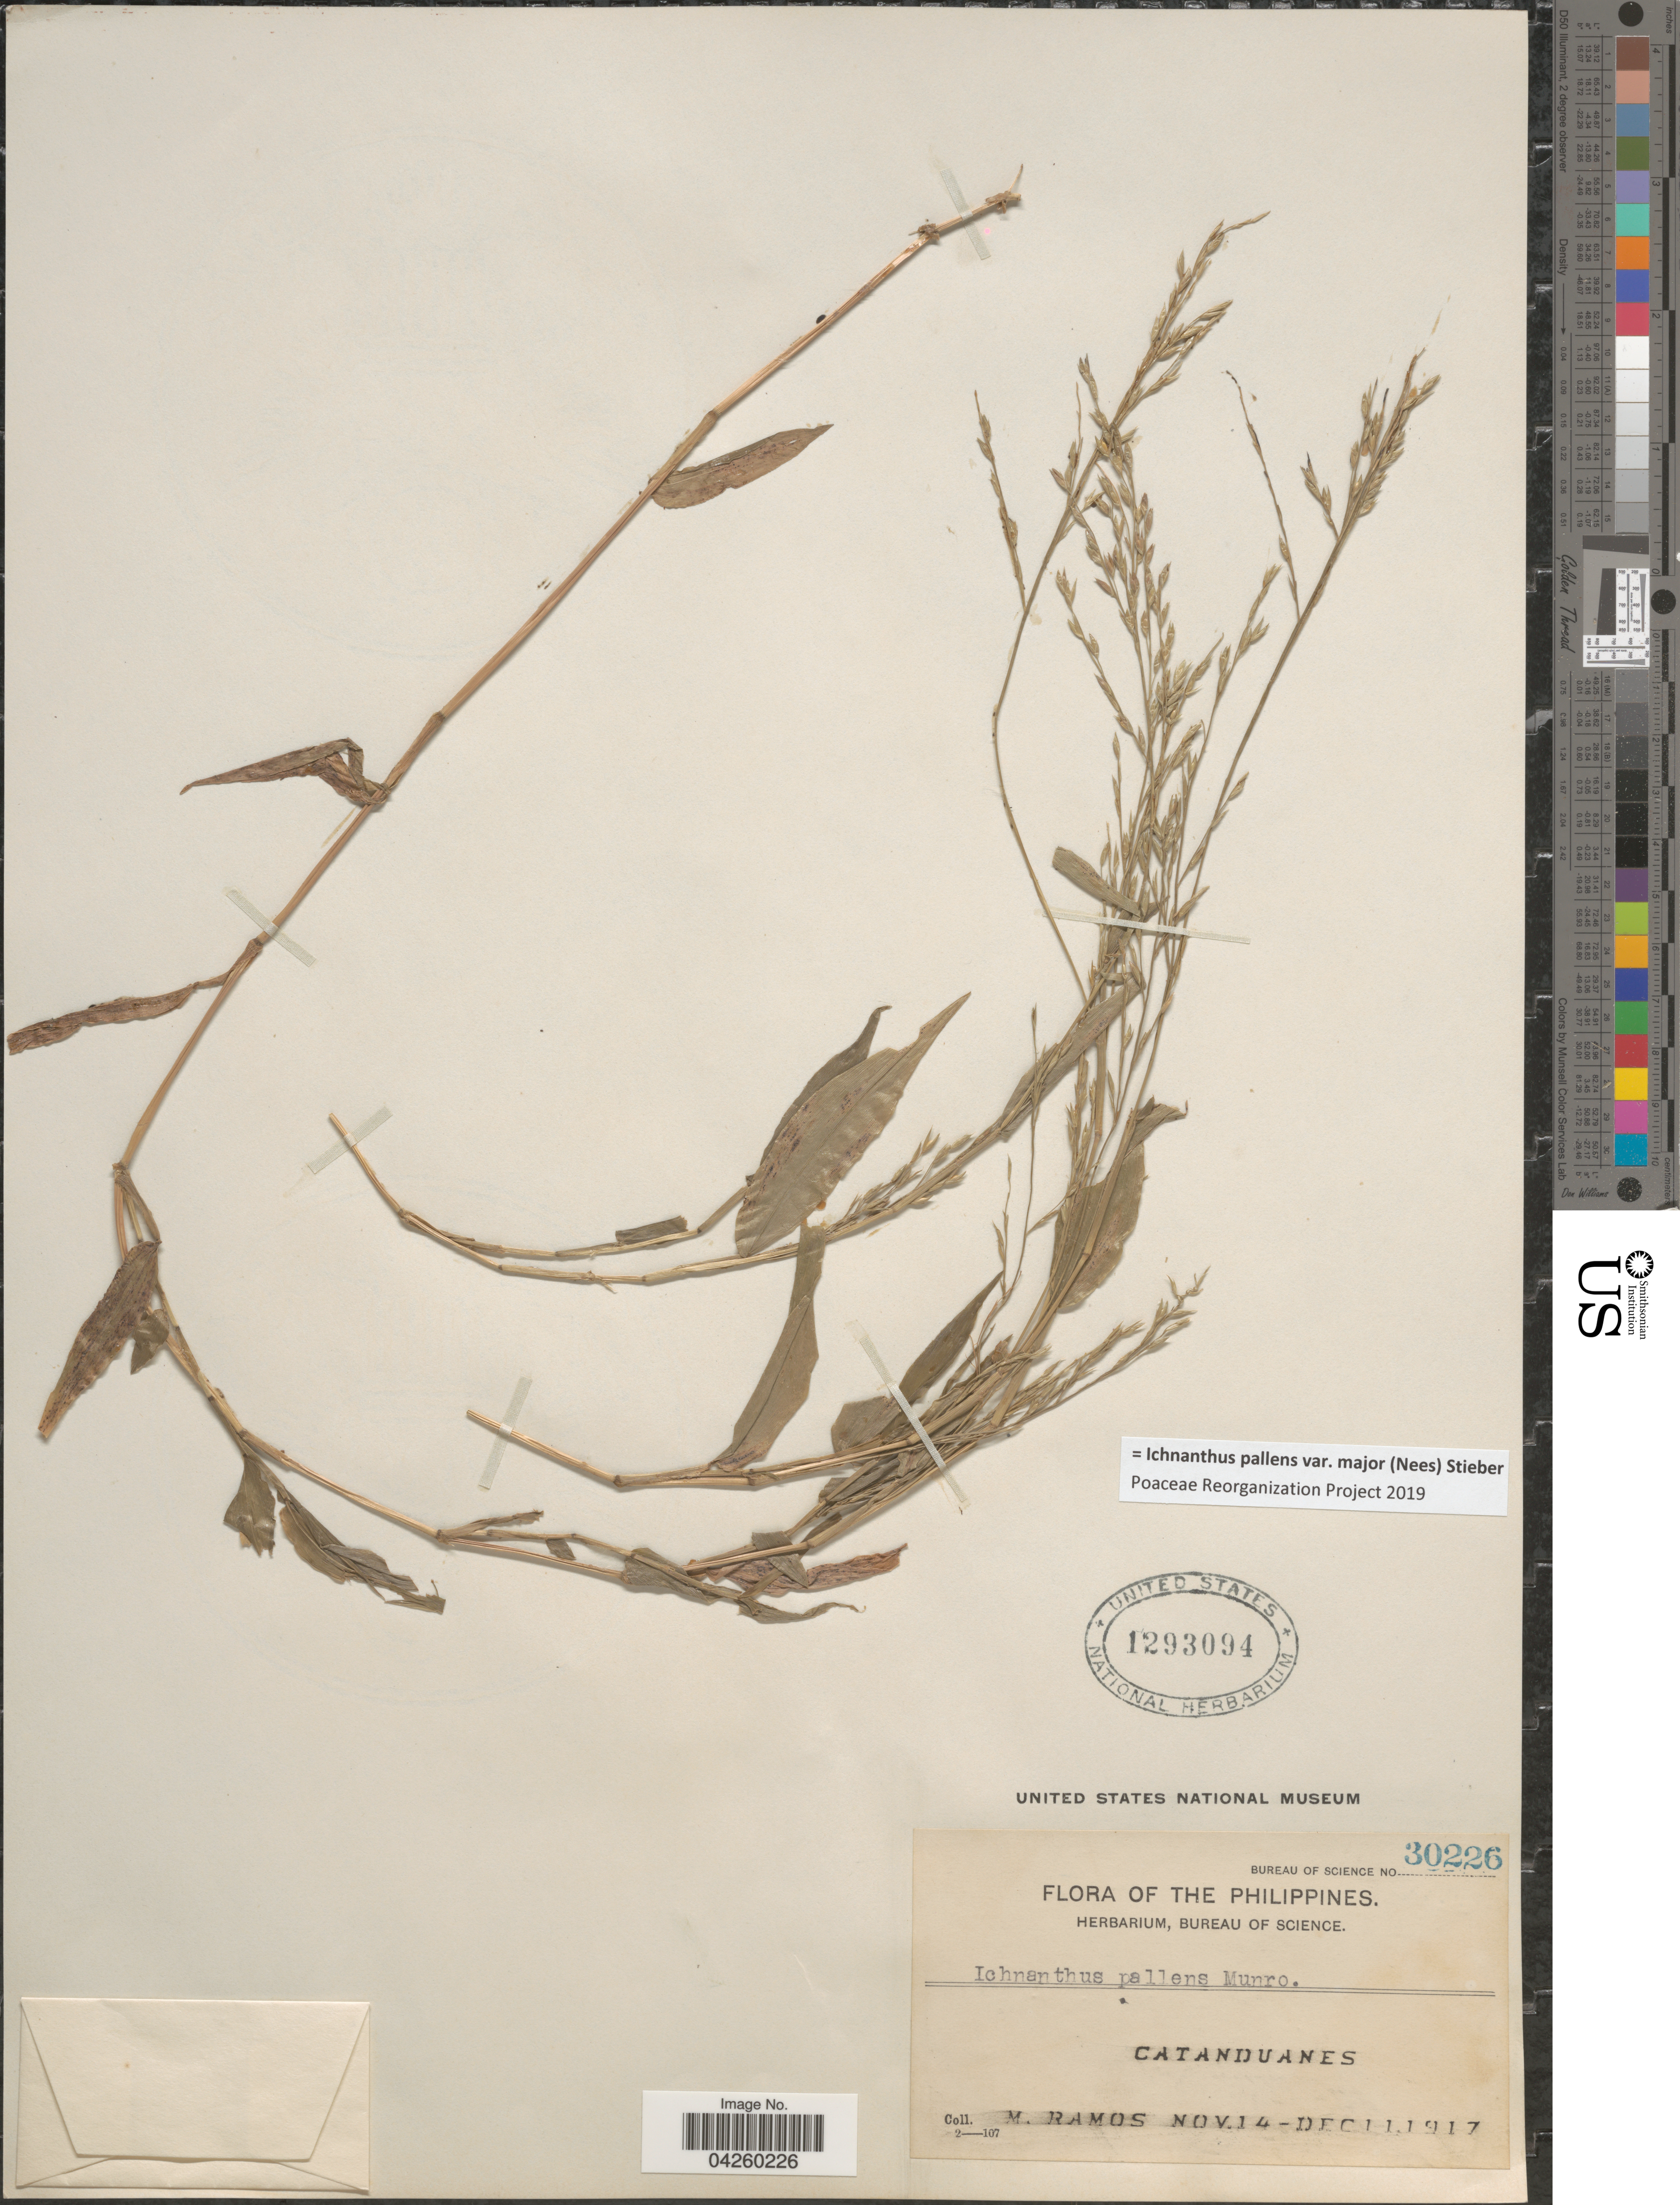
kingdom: Plantae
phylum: Tracheophyta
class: Liliopsida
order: Poales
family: Poaceae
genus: Ichnanthus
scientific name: Ichnanthus pallens var. major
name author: (Nees) Stieber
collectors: M. Ramos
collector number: Bureau of Science 30226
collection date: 1917-11-14/1917-12-11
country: Philippines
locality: Catanduanes.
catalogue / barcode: US 1293094